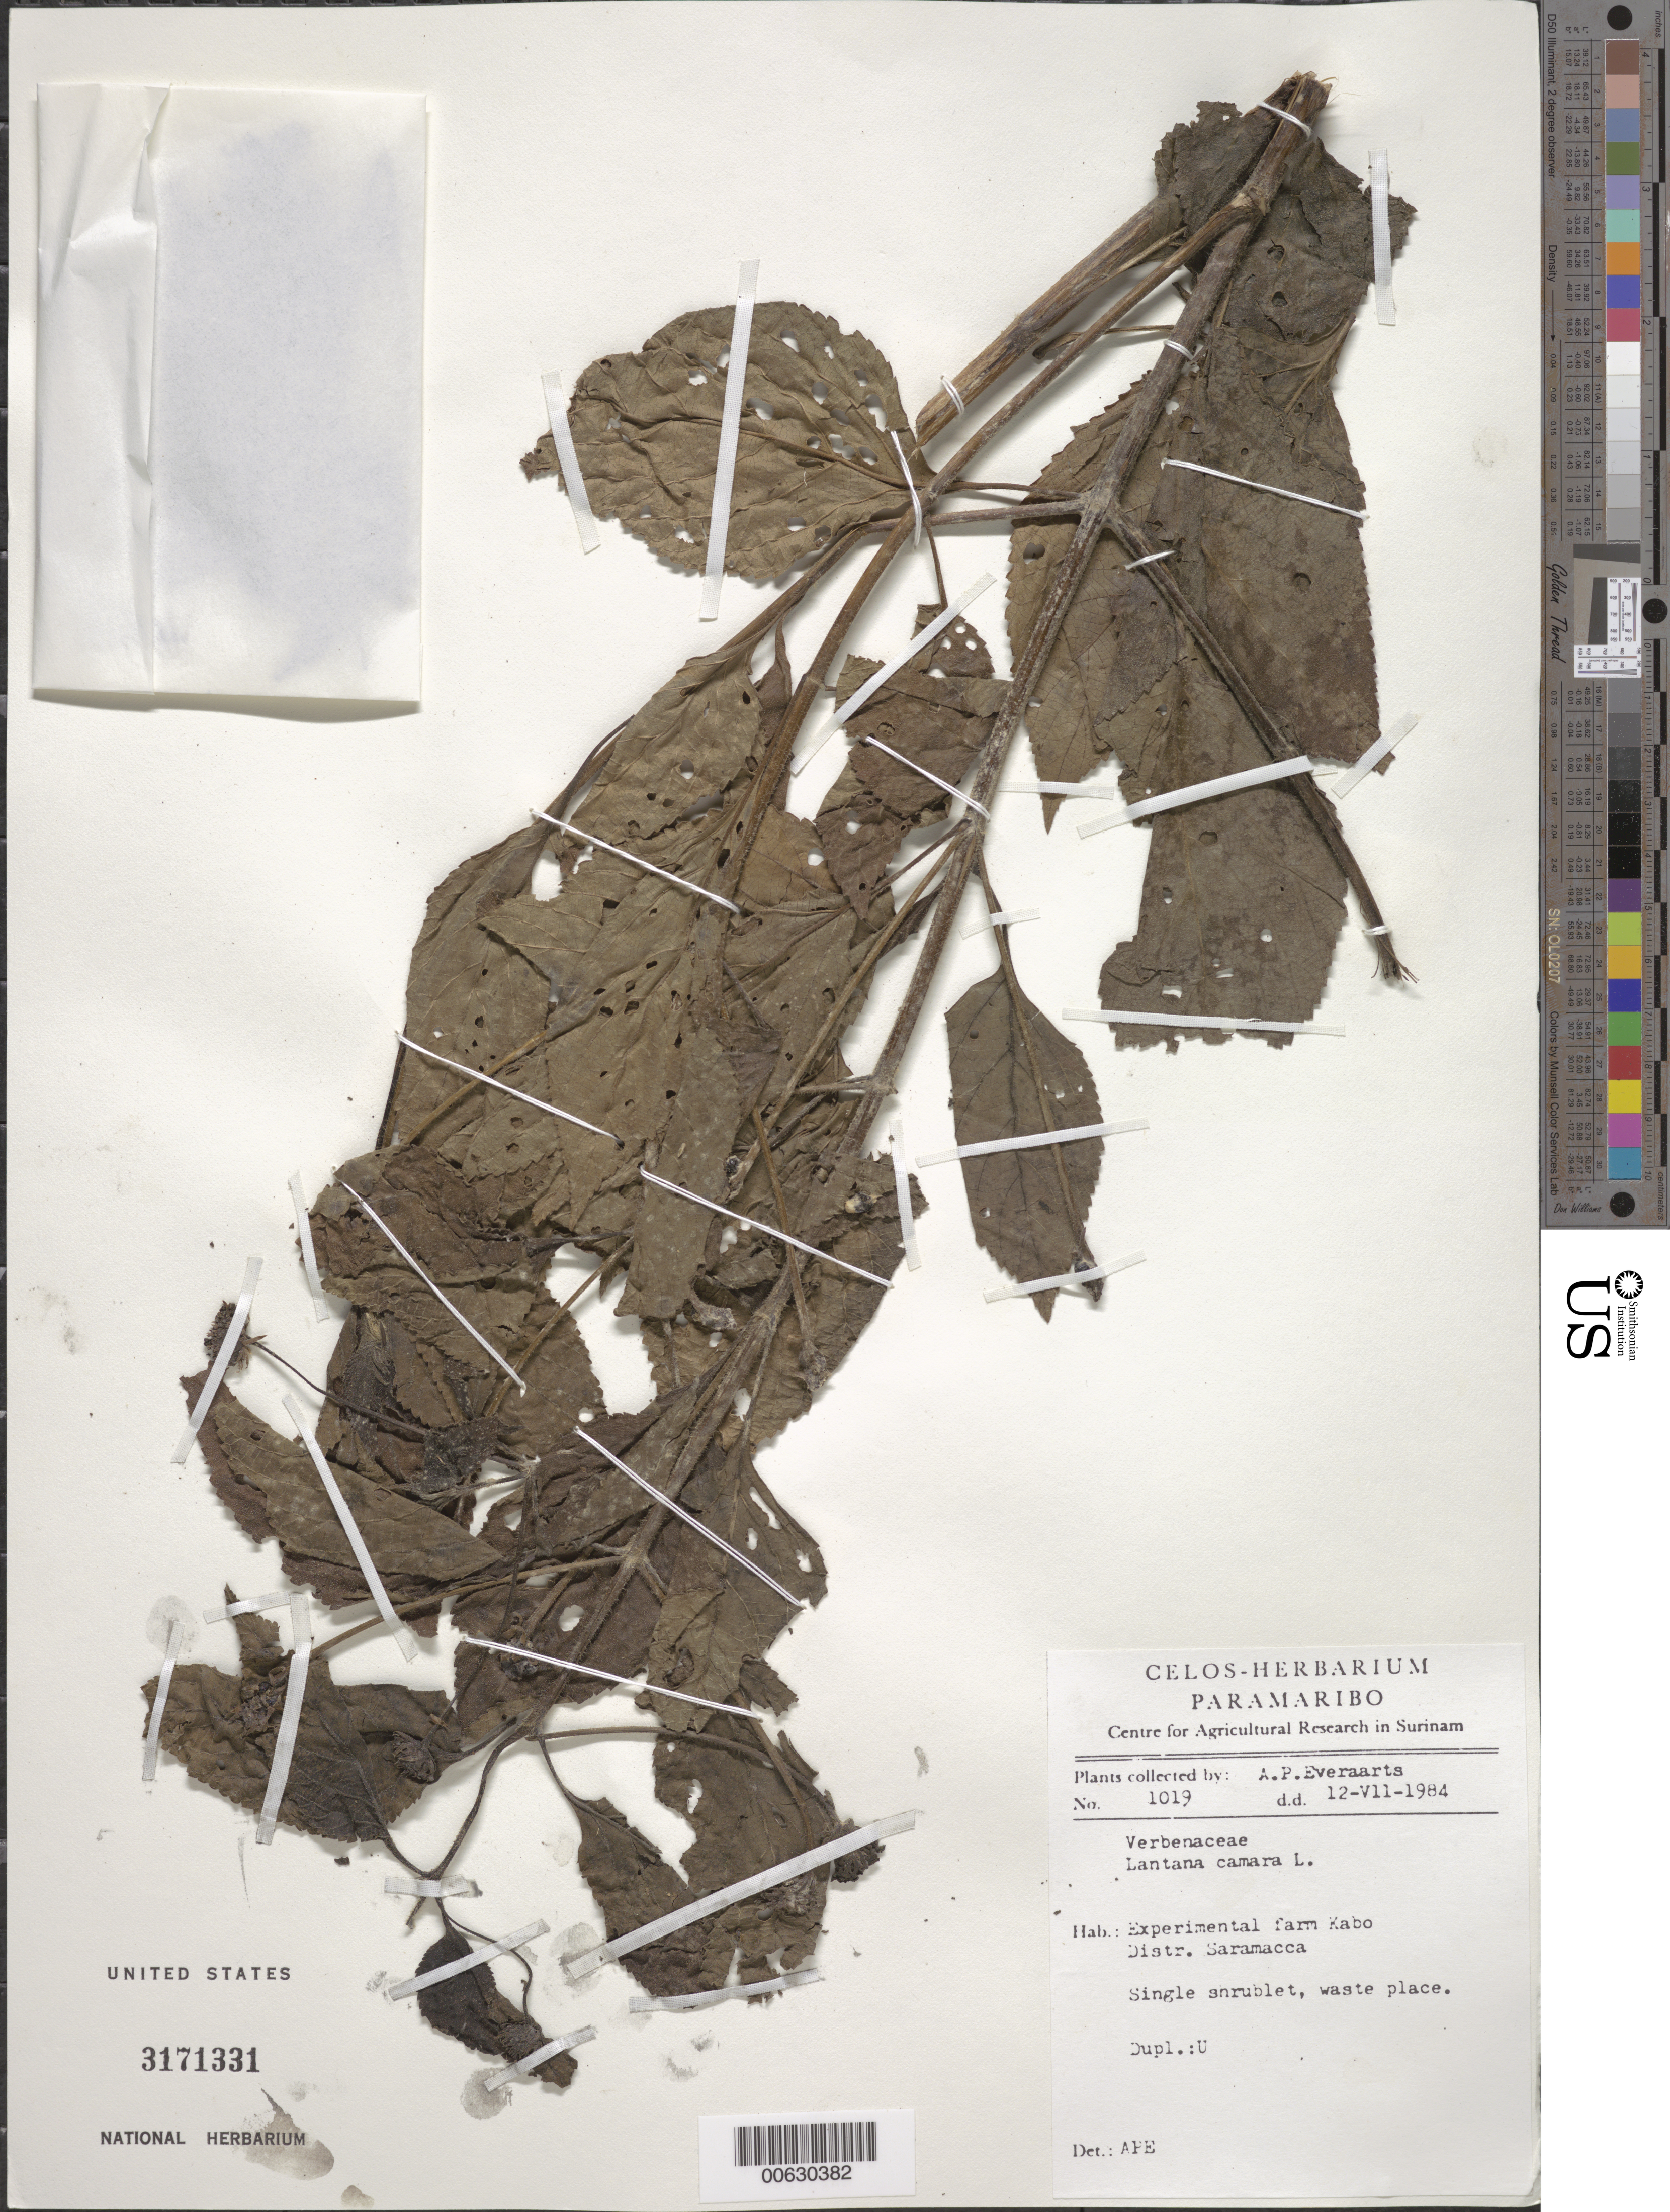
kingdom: Plantae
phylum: Tracheophyta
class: Magnoliopsida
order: Lamiales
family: Verbenaceae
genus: Lantana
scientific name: Lantana camara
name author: L.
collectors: A. Everaarts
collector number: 1019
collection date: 1984-07-12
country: Suriname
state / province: Saramacca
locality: Experimental farm Kabo. Distr. Saramacca.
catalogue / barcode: US 3171331